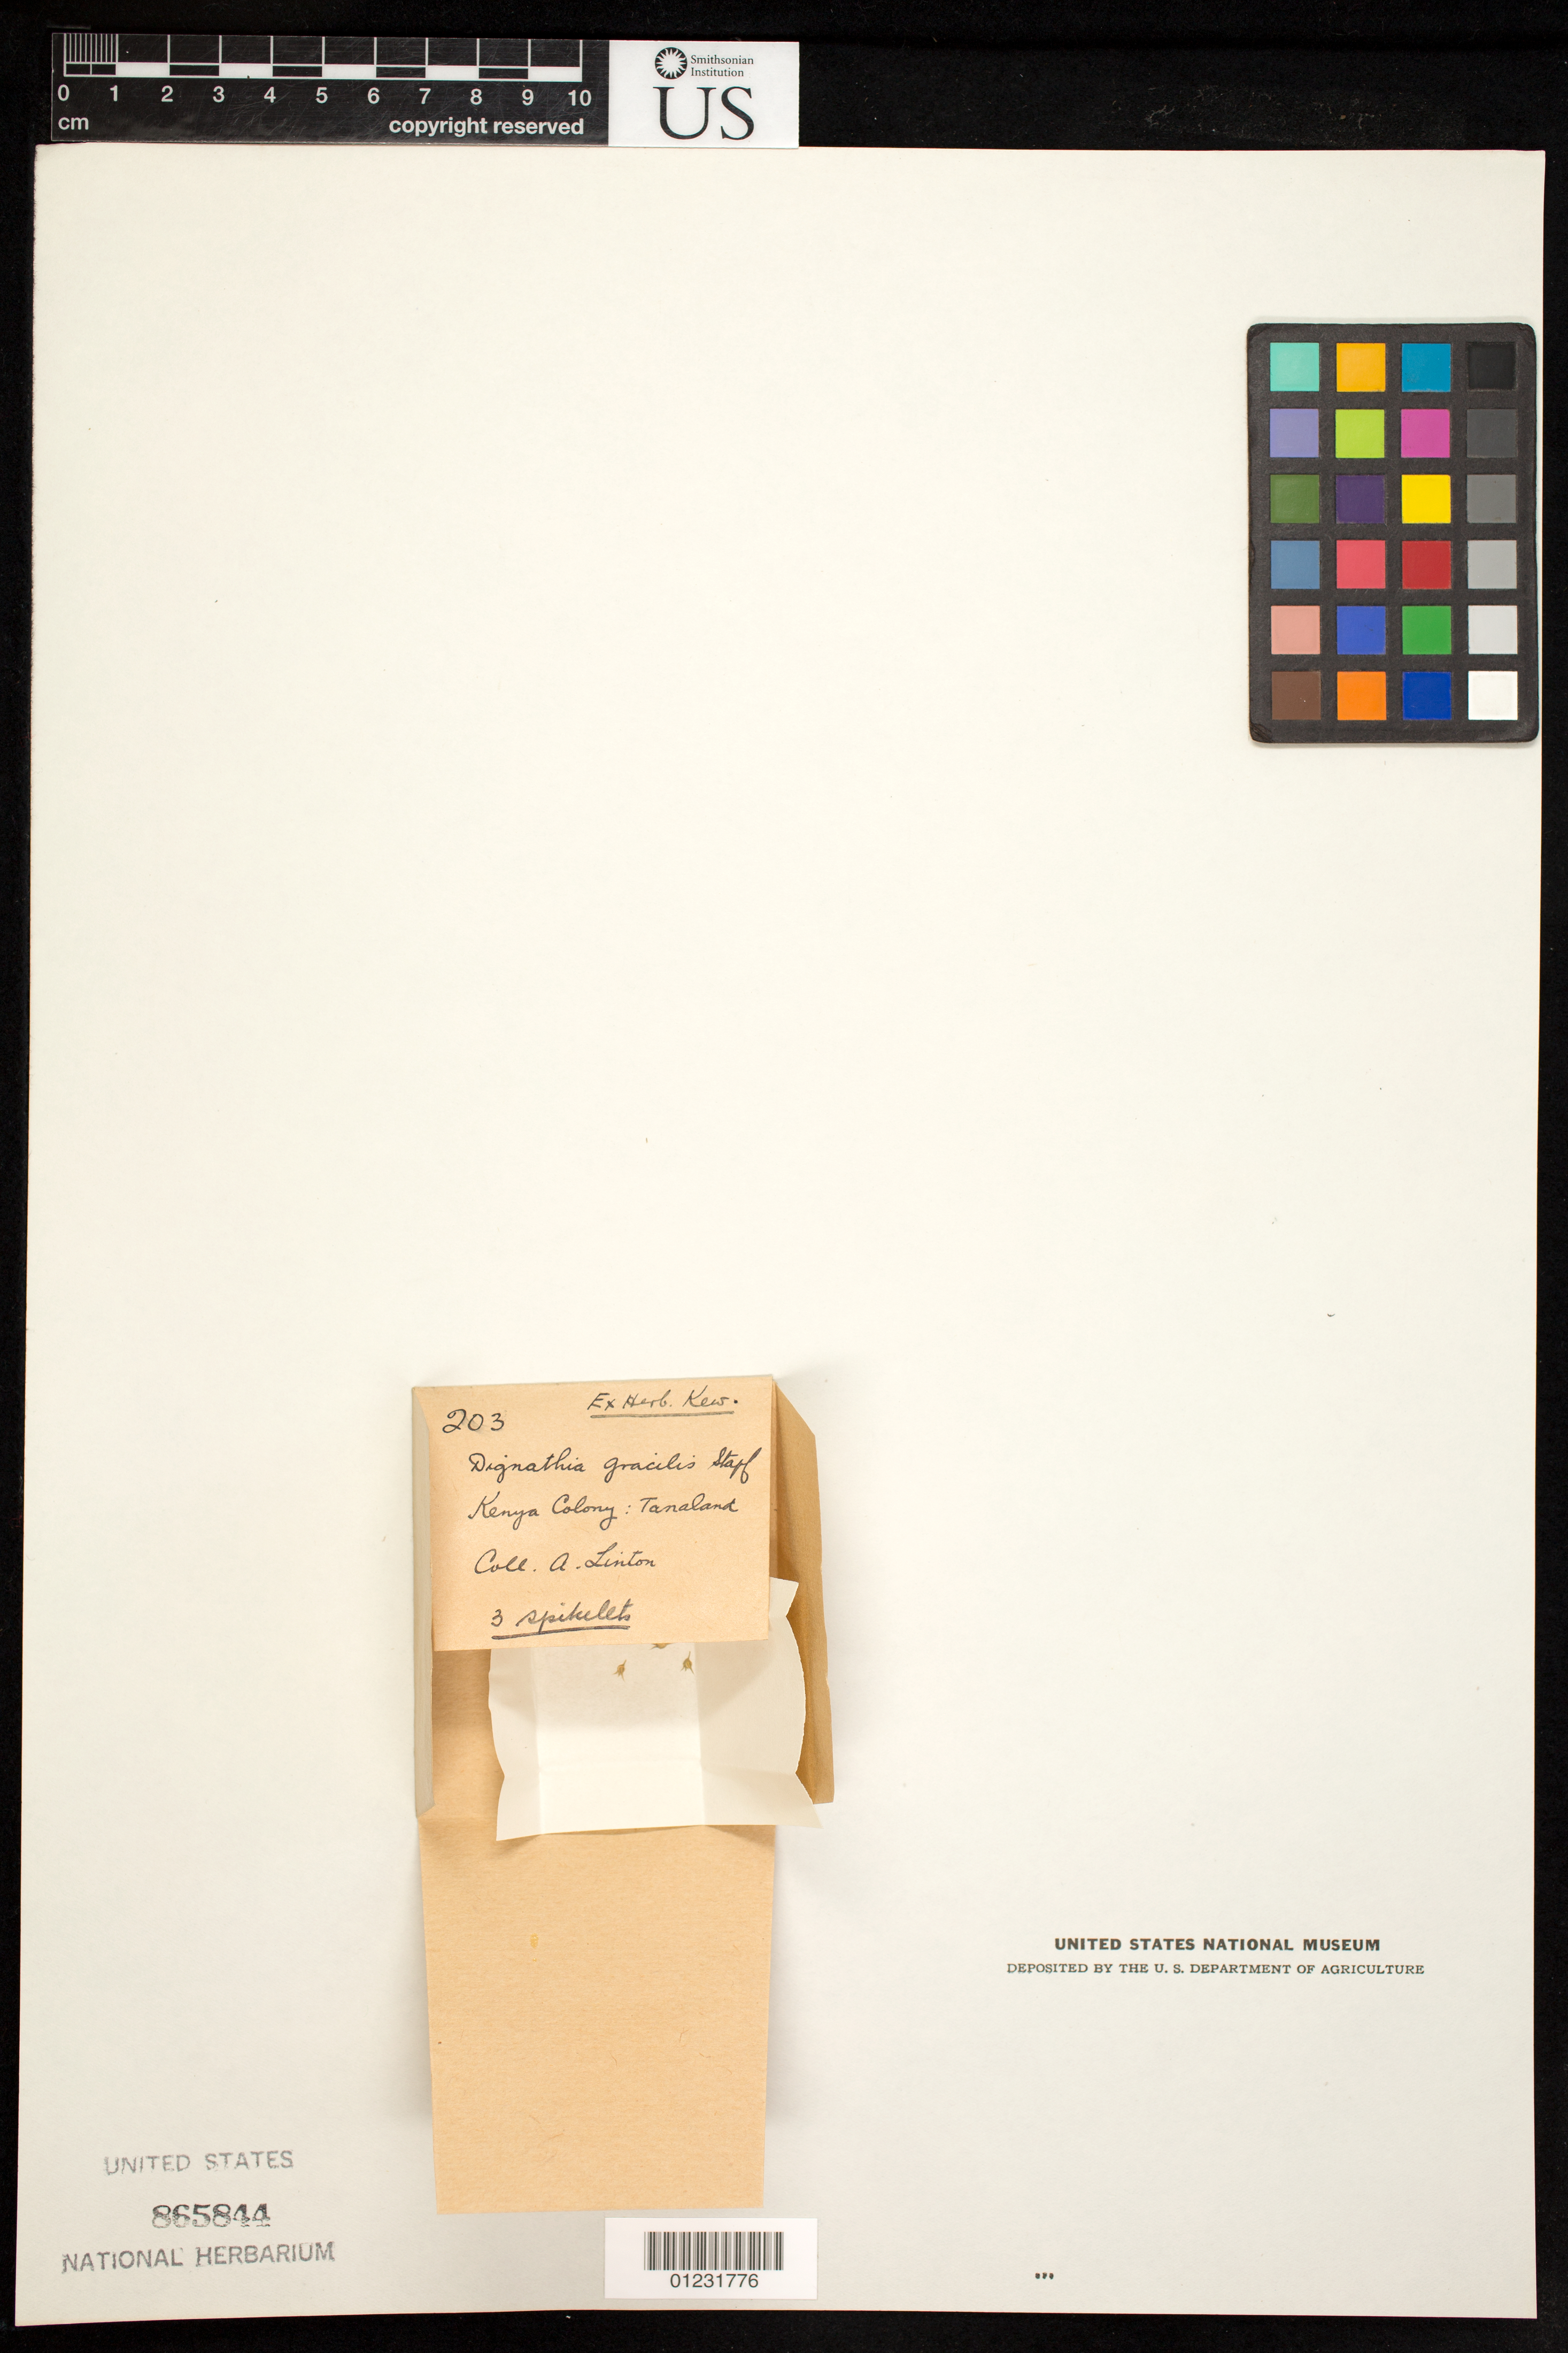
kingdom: Plantae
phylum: Tracheophyta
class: Liliopsida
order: Poales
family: Poaceae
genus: Dignathia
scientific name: Dignathia gracilis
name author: Stapf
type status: Syntype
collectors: A. Linton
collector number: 203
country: Kenya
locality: Kenya Colony: Tanaland.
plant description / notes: Fragmentary material of type specimen ex herb. Kew.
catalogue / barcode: US 865844